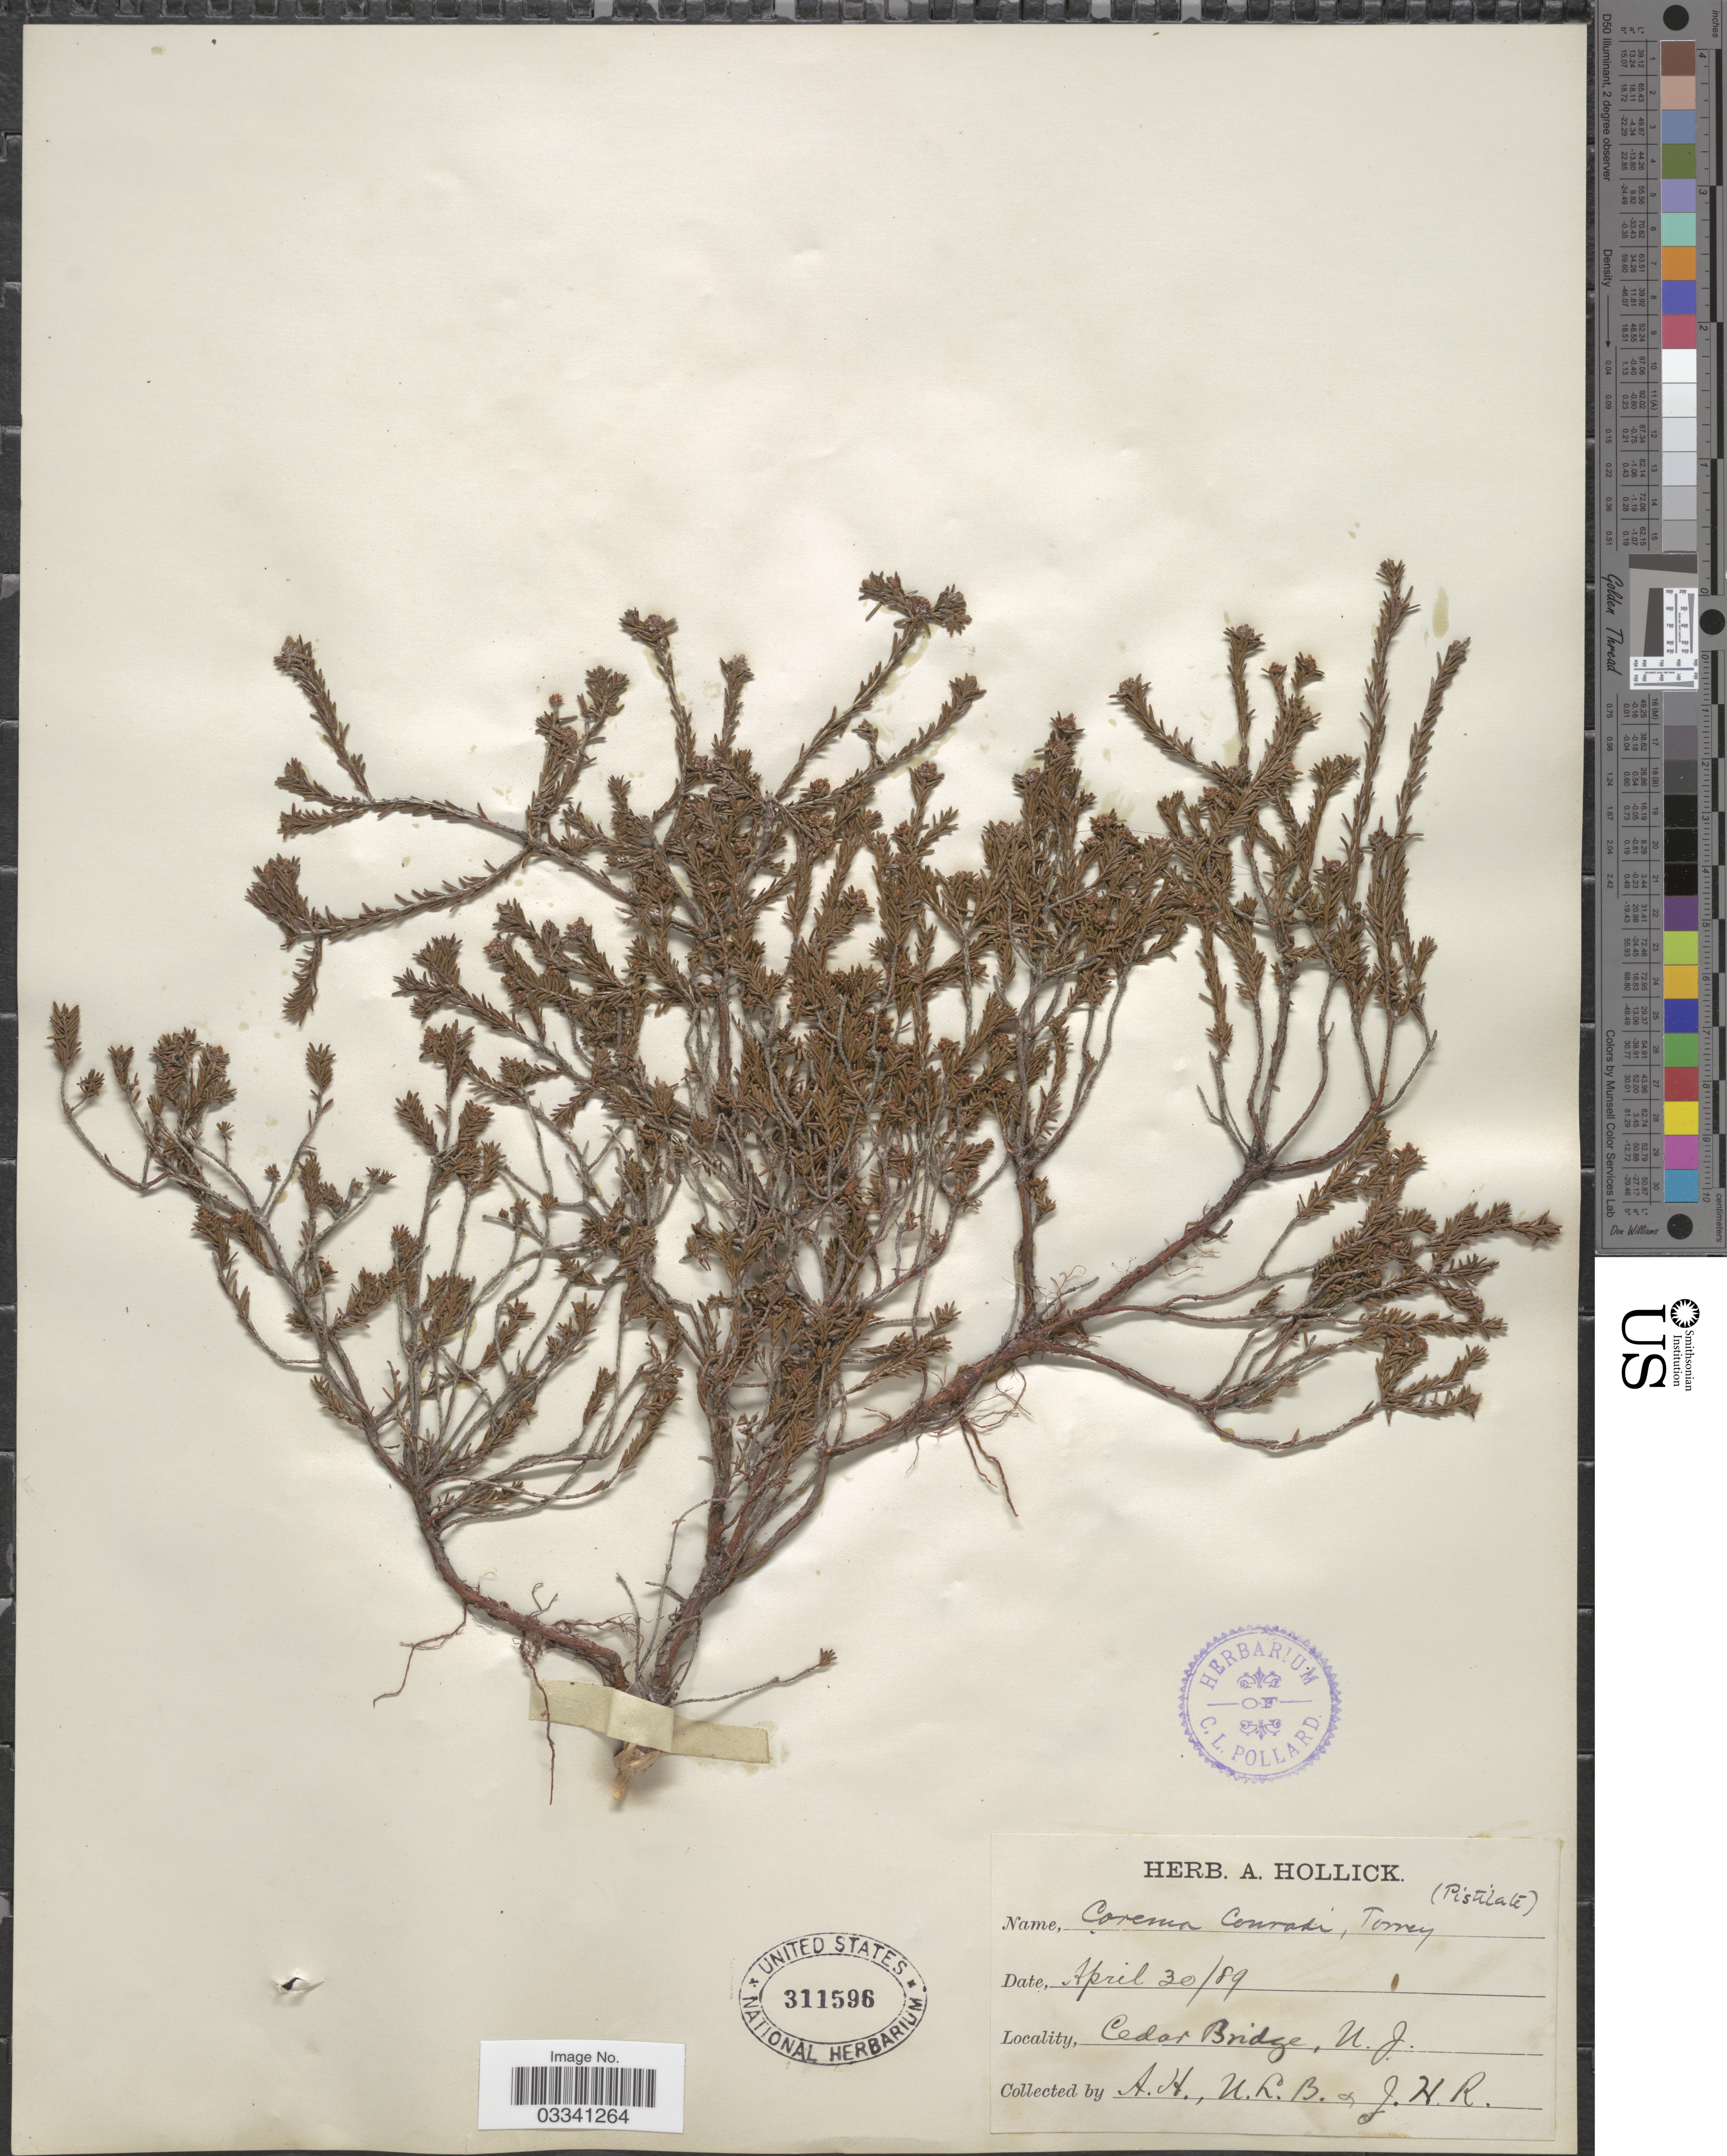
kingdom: Plantae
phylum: Tracheophyta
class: Magnoliopsida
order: Ericales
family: Ericaceae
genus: Corema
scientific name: Corema conradii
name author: Torr.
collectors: A. Hollick, N. L. B. & J. H. R.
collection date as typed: Transcribed d/m/y: 30/4/89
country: United States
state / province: New Jersey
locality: Cedar Bridge.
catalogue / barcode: US 311596